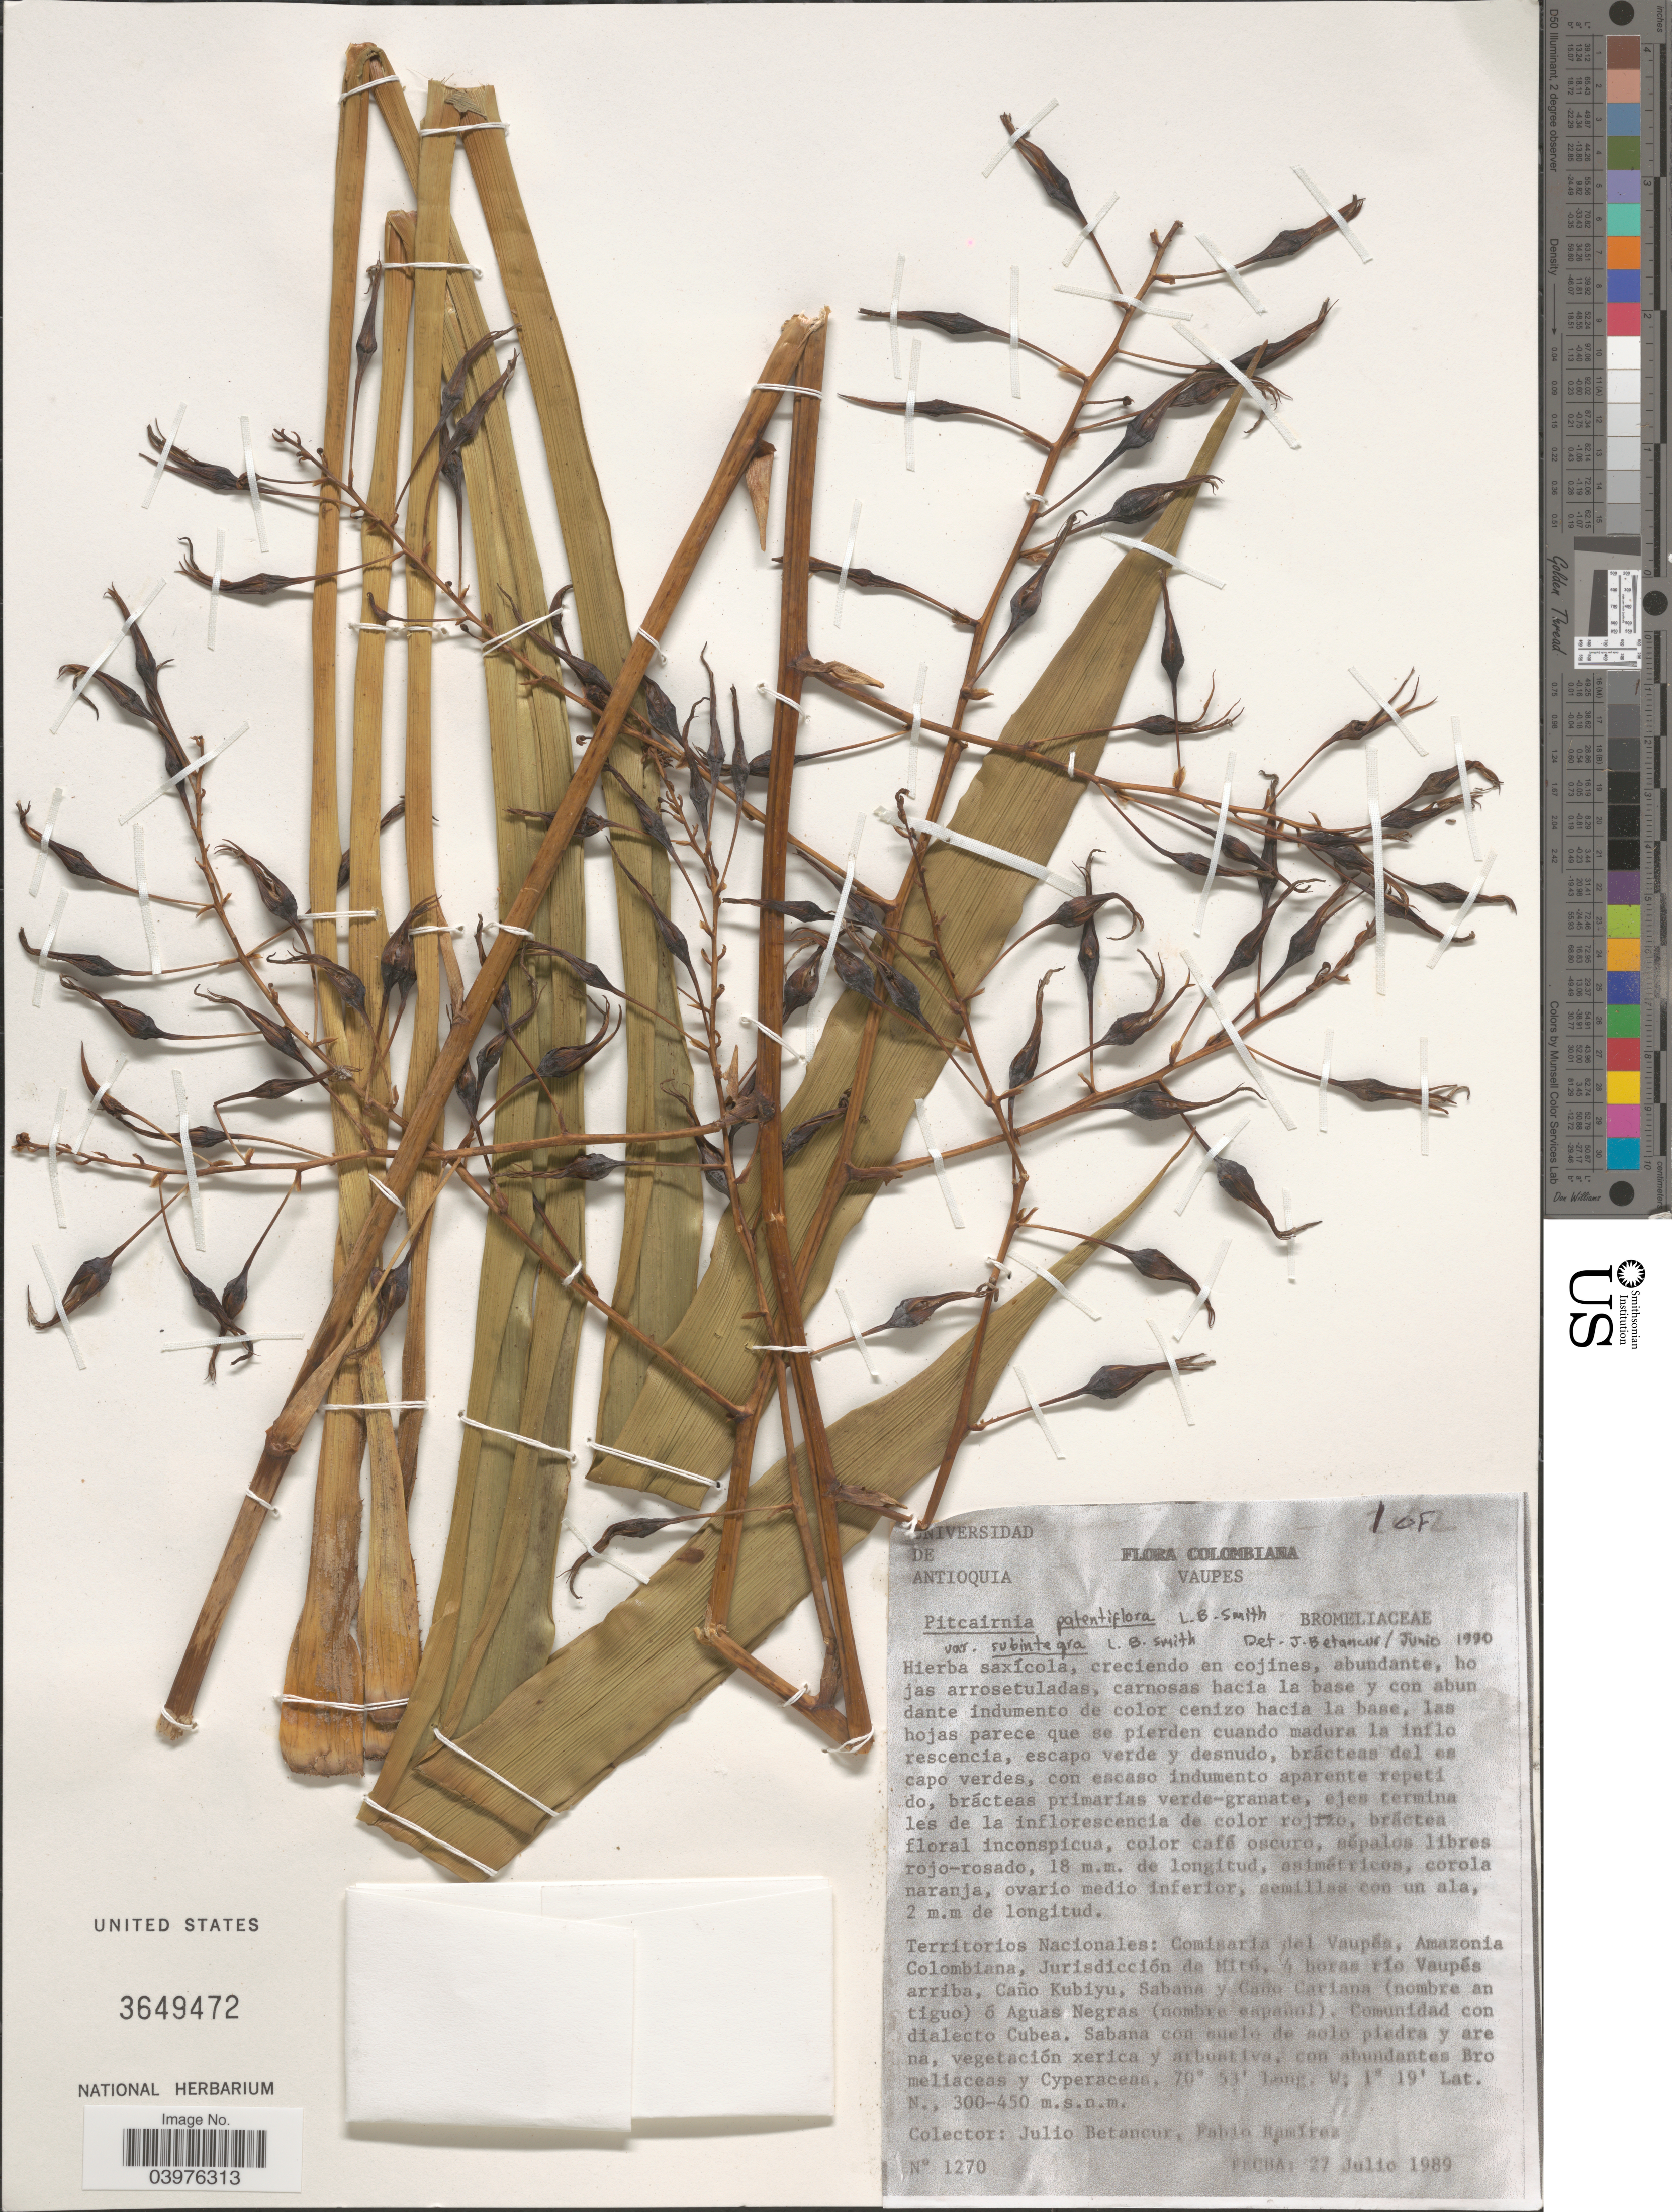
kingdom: Plantae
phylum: Tracheophyta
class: Liliopsida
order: Poales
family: Bromeliaceae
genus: Pitcairnia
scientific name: Pitcairnia patentiflora var. subintegra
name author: L.B. Sm.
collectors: J. Betancur & F. Ramirez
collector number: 1270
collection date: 1989-07-27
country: Colombia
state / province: Vaupés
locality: Territorios Nacionales: Comisaria del Vaupés, Amazonia Colombiana, Jurisdicción de Mitú, 4 horas río Vaupés arriba, Caño Kubiyu, Sabana y Caño Cariana (nombre de tiguo) ó Aguas Negras (nombre español). Comunidad con dialecto Cubea.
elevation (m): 300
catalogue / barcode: US 3649472